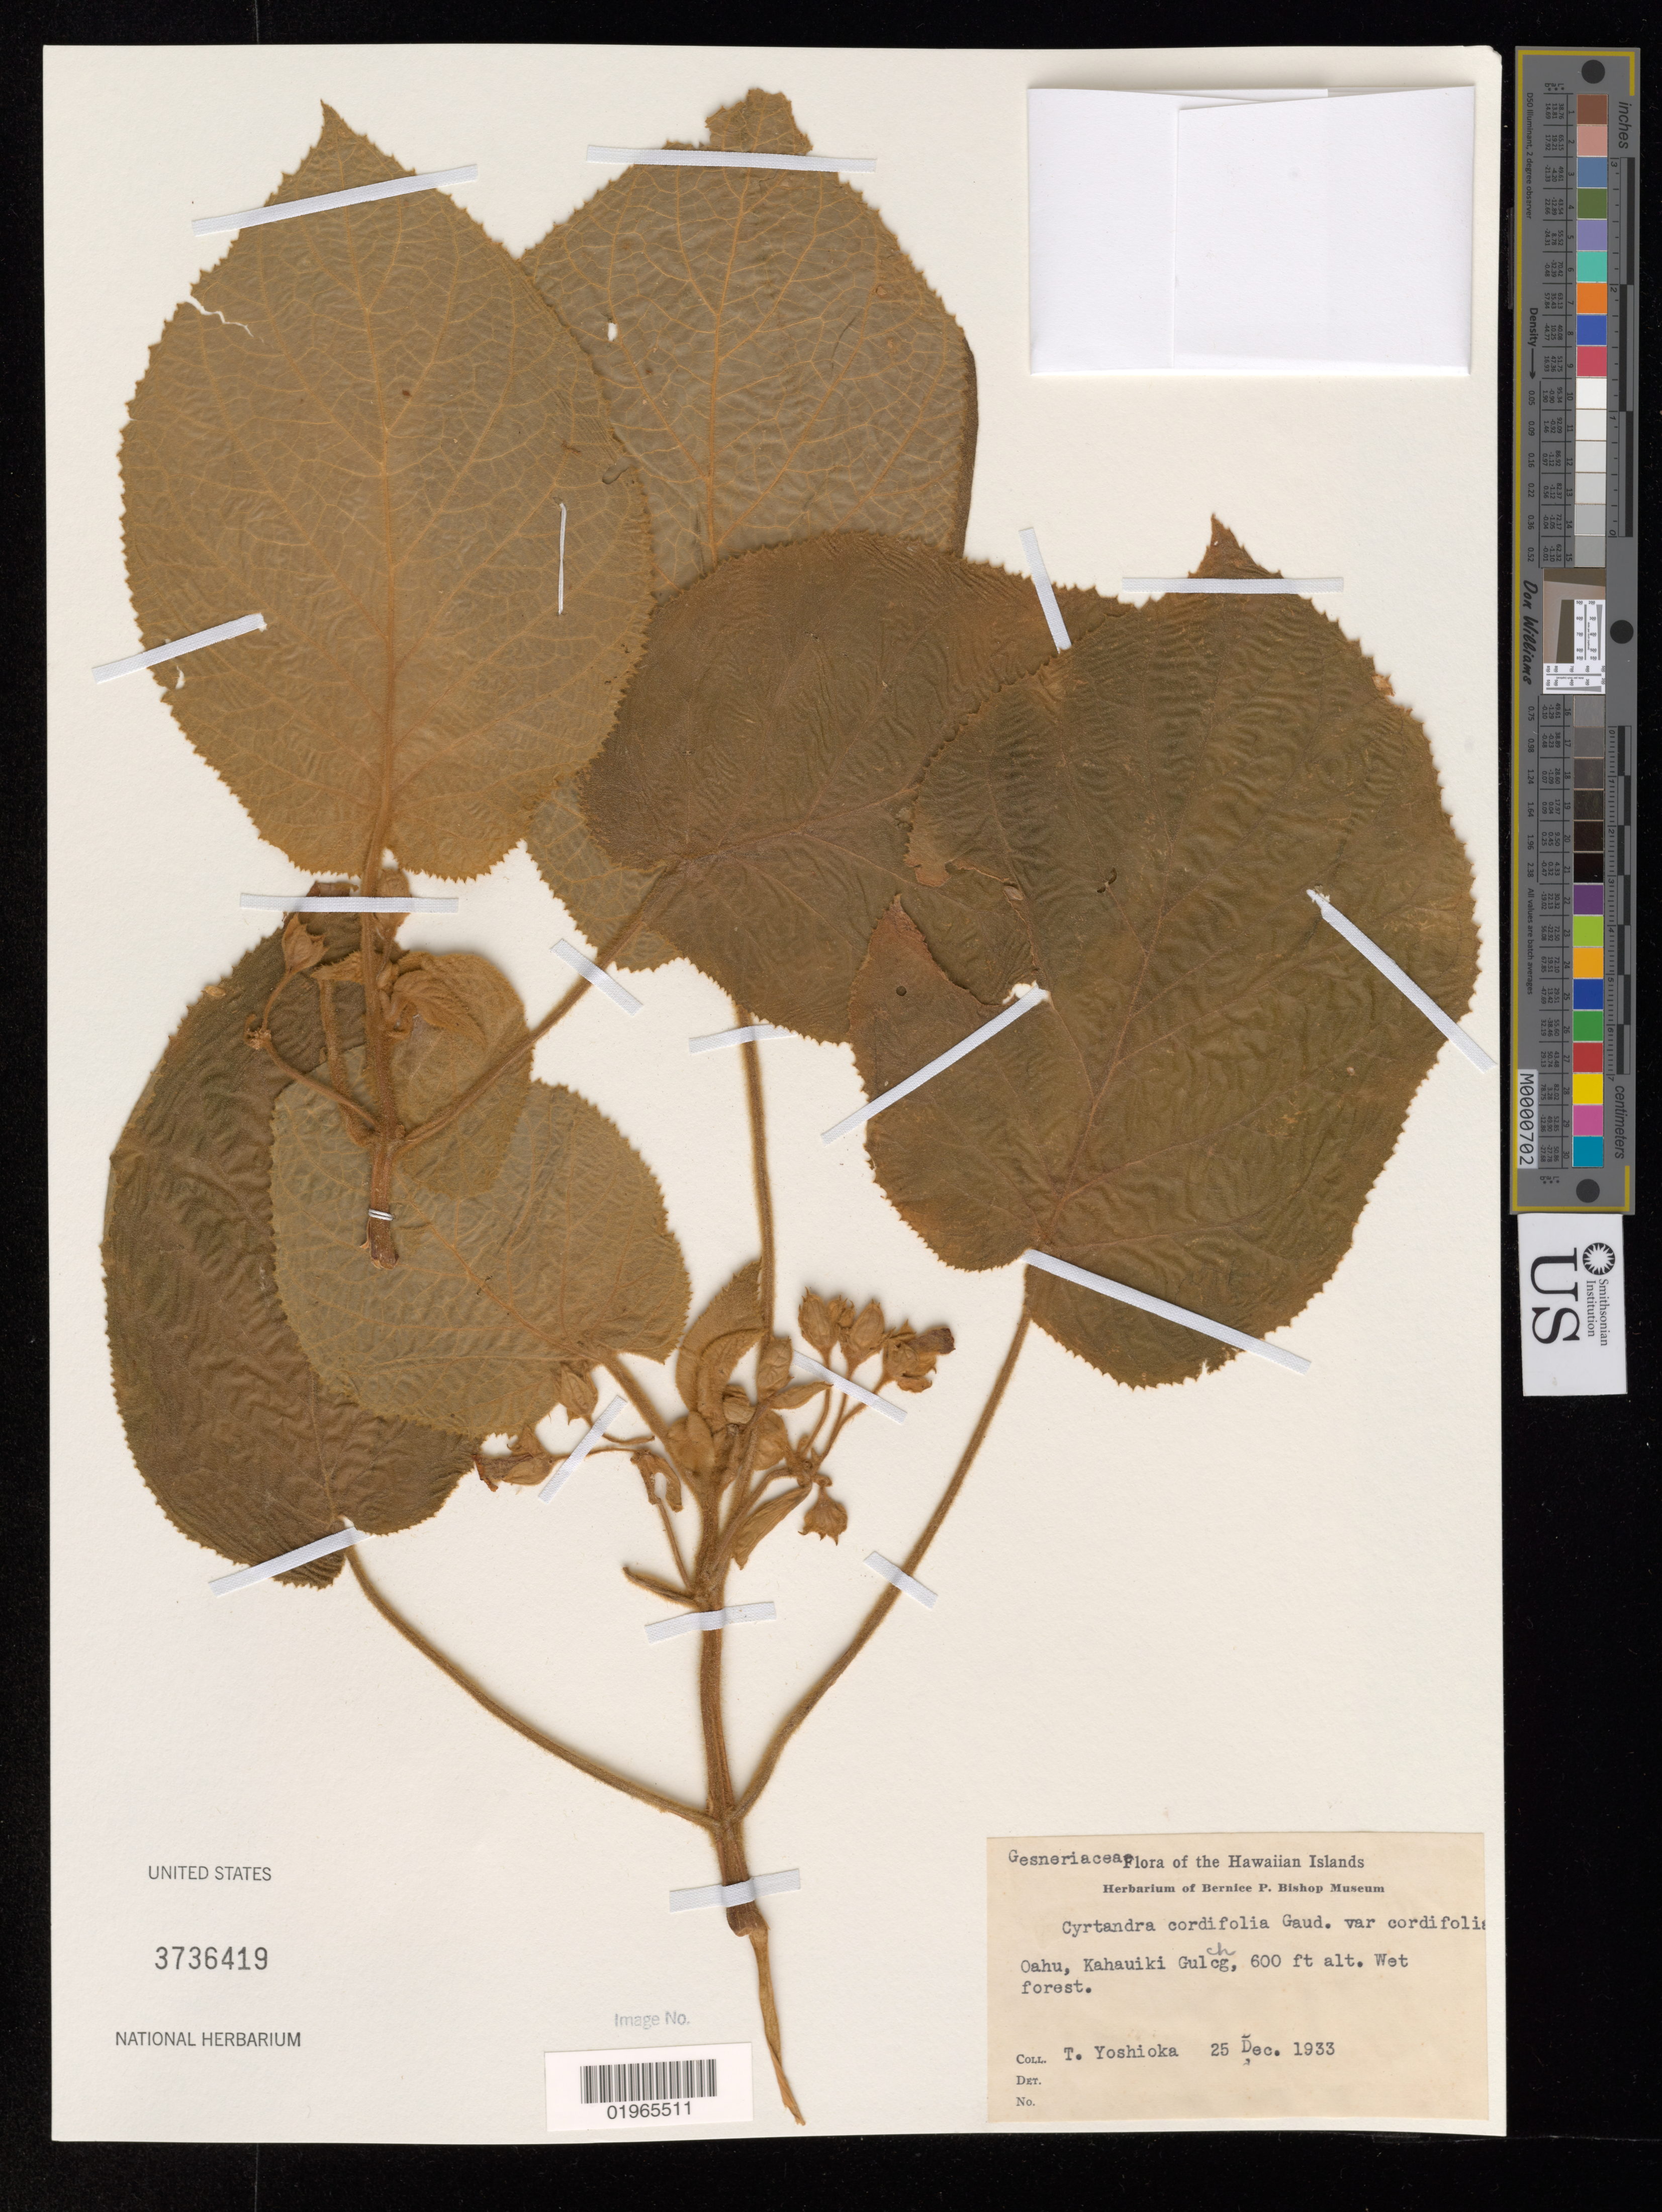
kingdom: Plantae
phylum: Tracheophyta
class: Magnoliopsida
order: Lamiales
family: Gesneriaceae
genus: Cyrtandra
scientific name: Cyrtandra cordifolia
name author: Gaudich.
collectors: T. Yoshioka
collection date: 1933-12-25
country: United States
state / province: Hawaii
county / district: Honolulu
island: Oahu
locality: Kahauiki Gulch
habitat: Wet forest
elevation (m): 183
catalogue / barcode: US 3736419